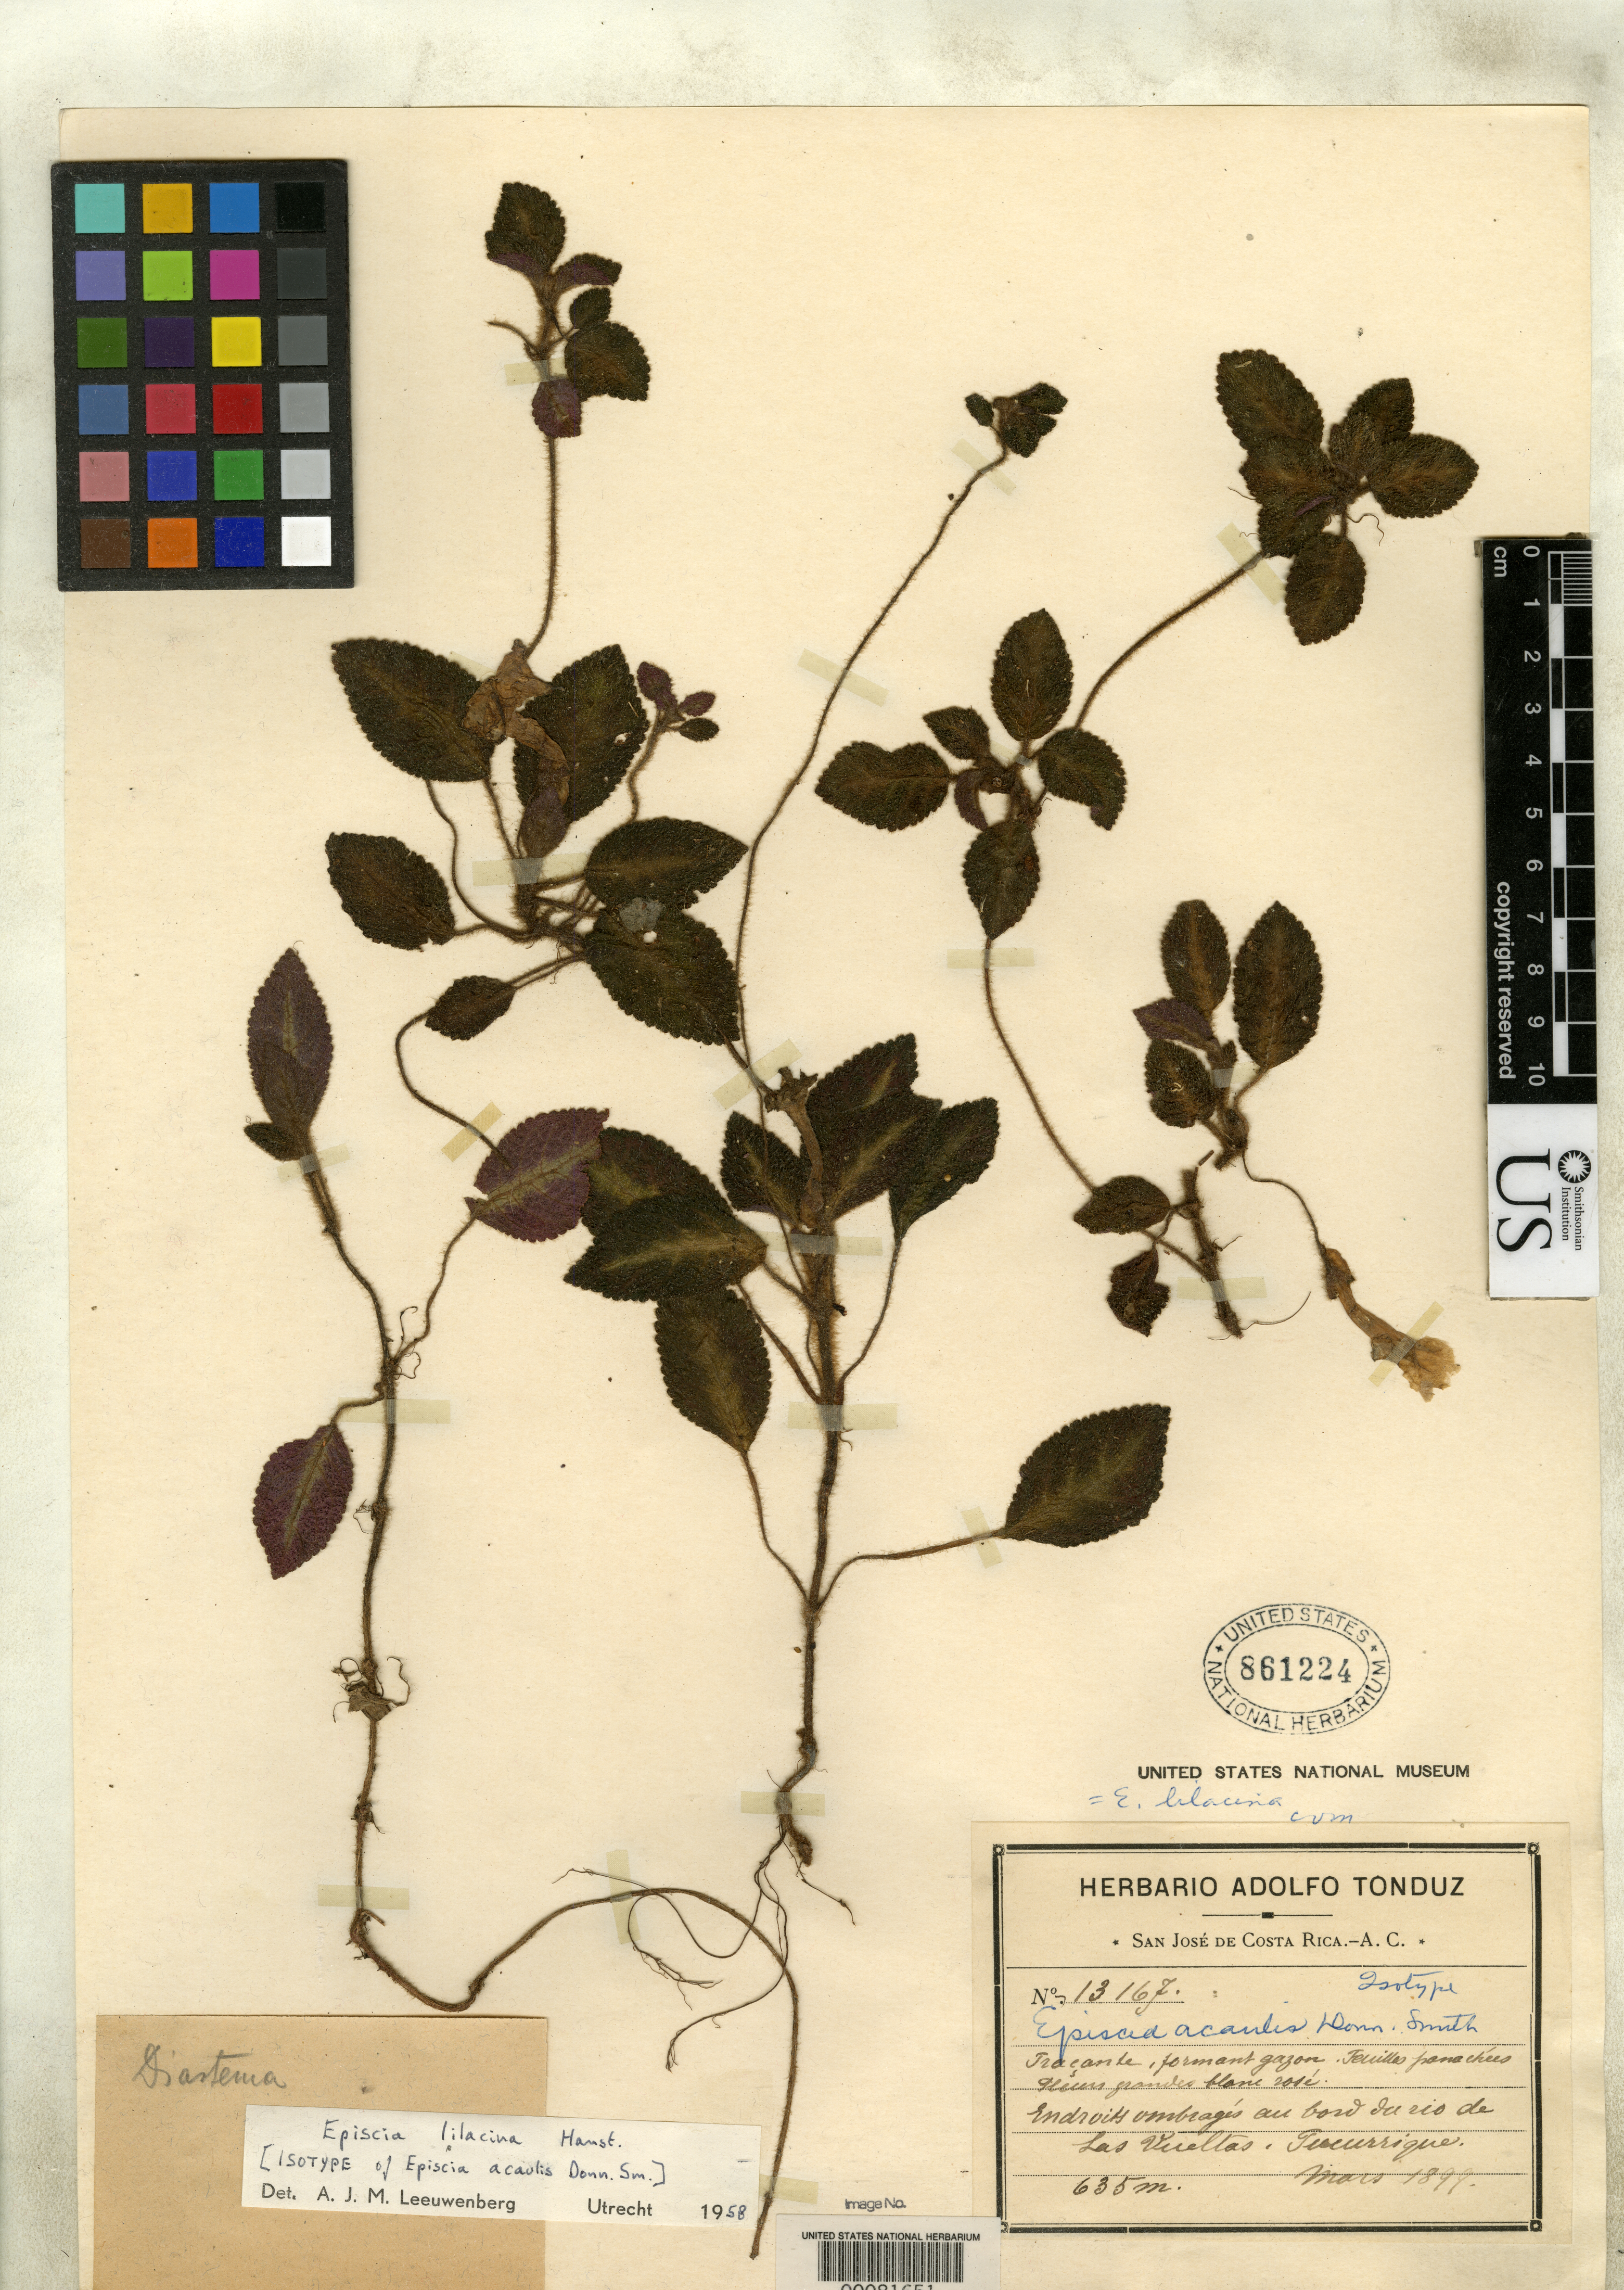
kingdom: Plantae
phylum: Tracheophyta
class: Magnoliopsida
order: Lamiales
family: Gesneriaceae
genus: Episcia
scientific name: Episcia acaulis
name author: Donn. Sm.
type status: Isotype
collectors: A. Tonduz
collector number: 13167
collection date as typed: Mar 1899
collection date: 1899-03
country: Costa Rica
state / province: Cartago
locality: Las Vueltas, Tucurrique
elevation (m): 635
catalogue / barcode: US 861224